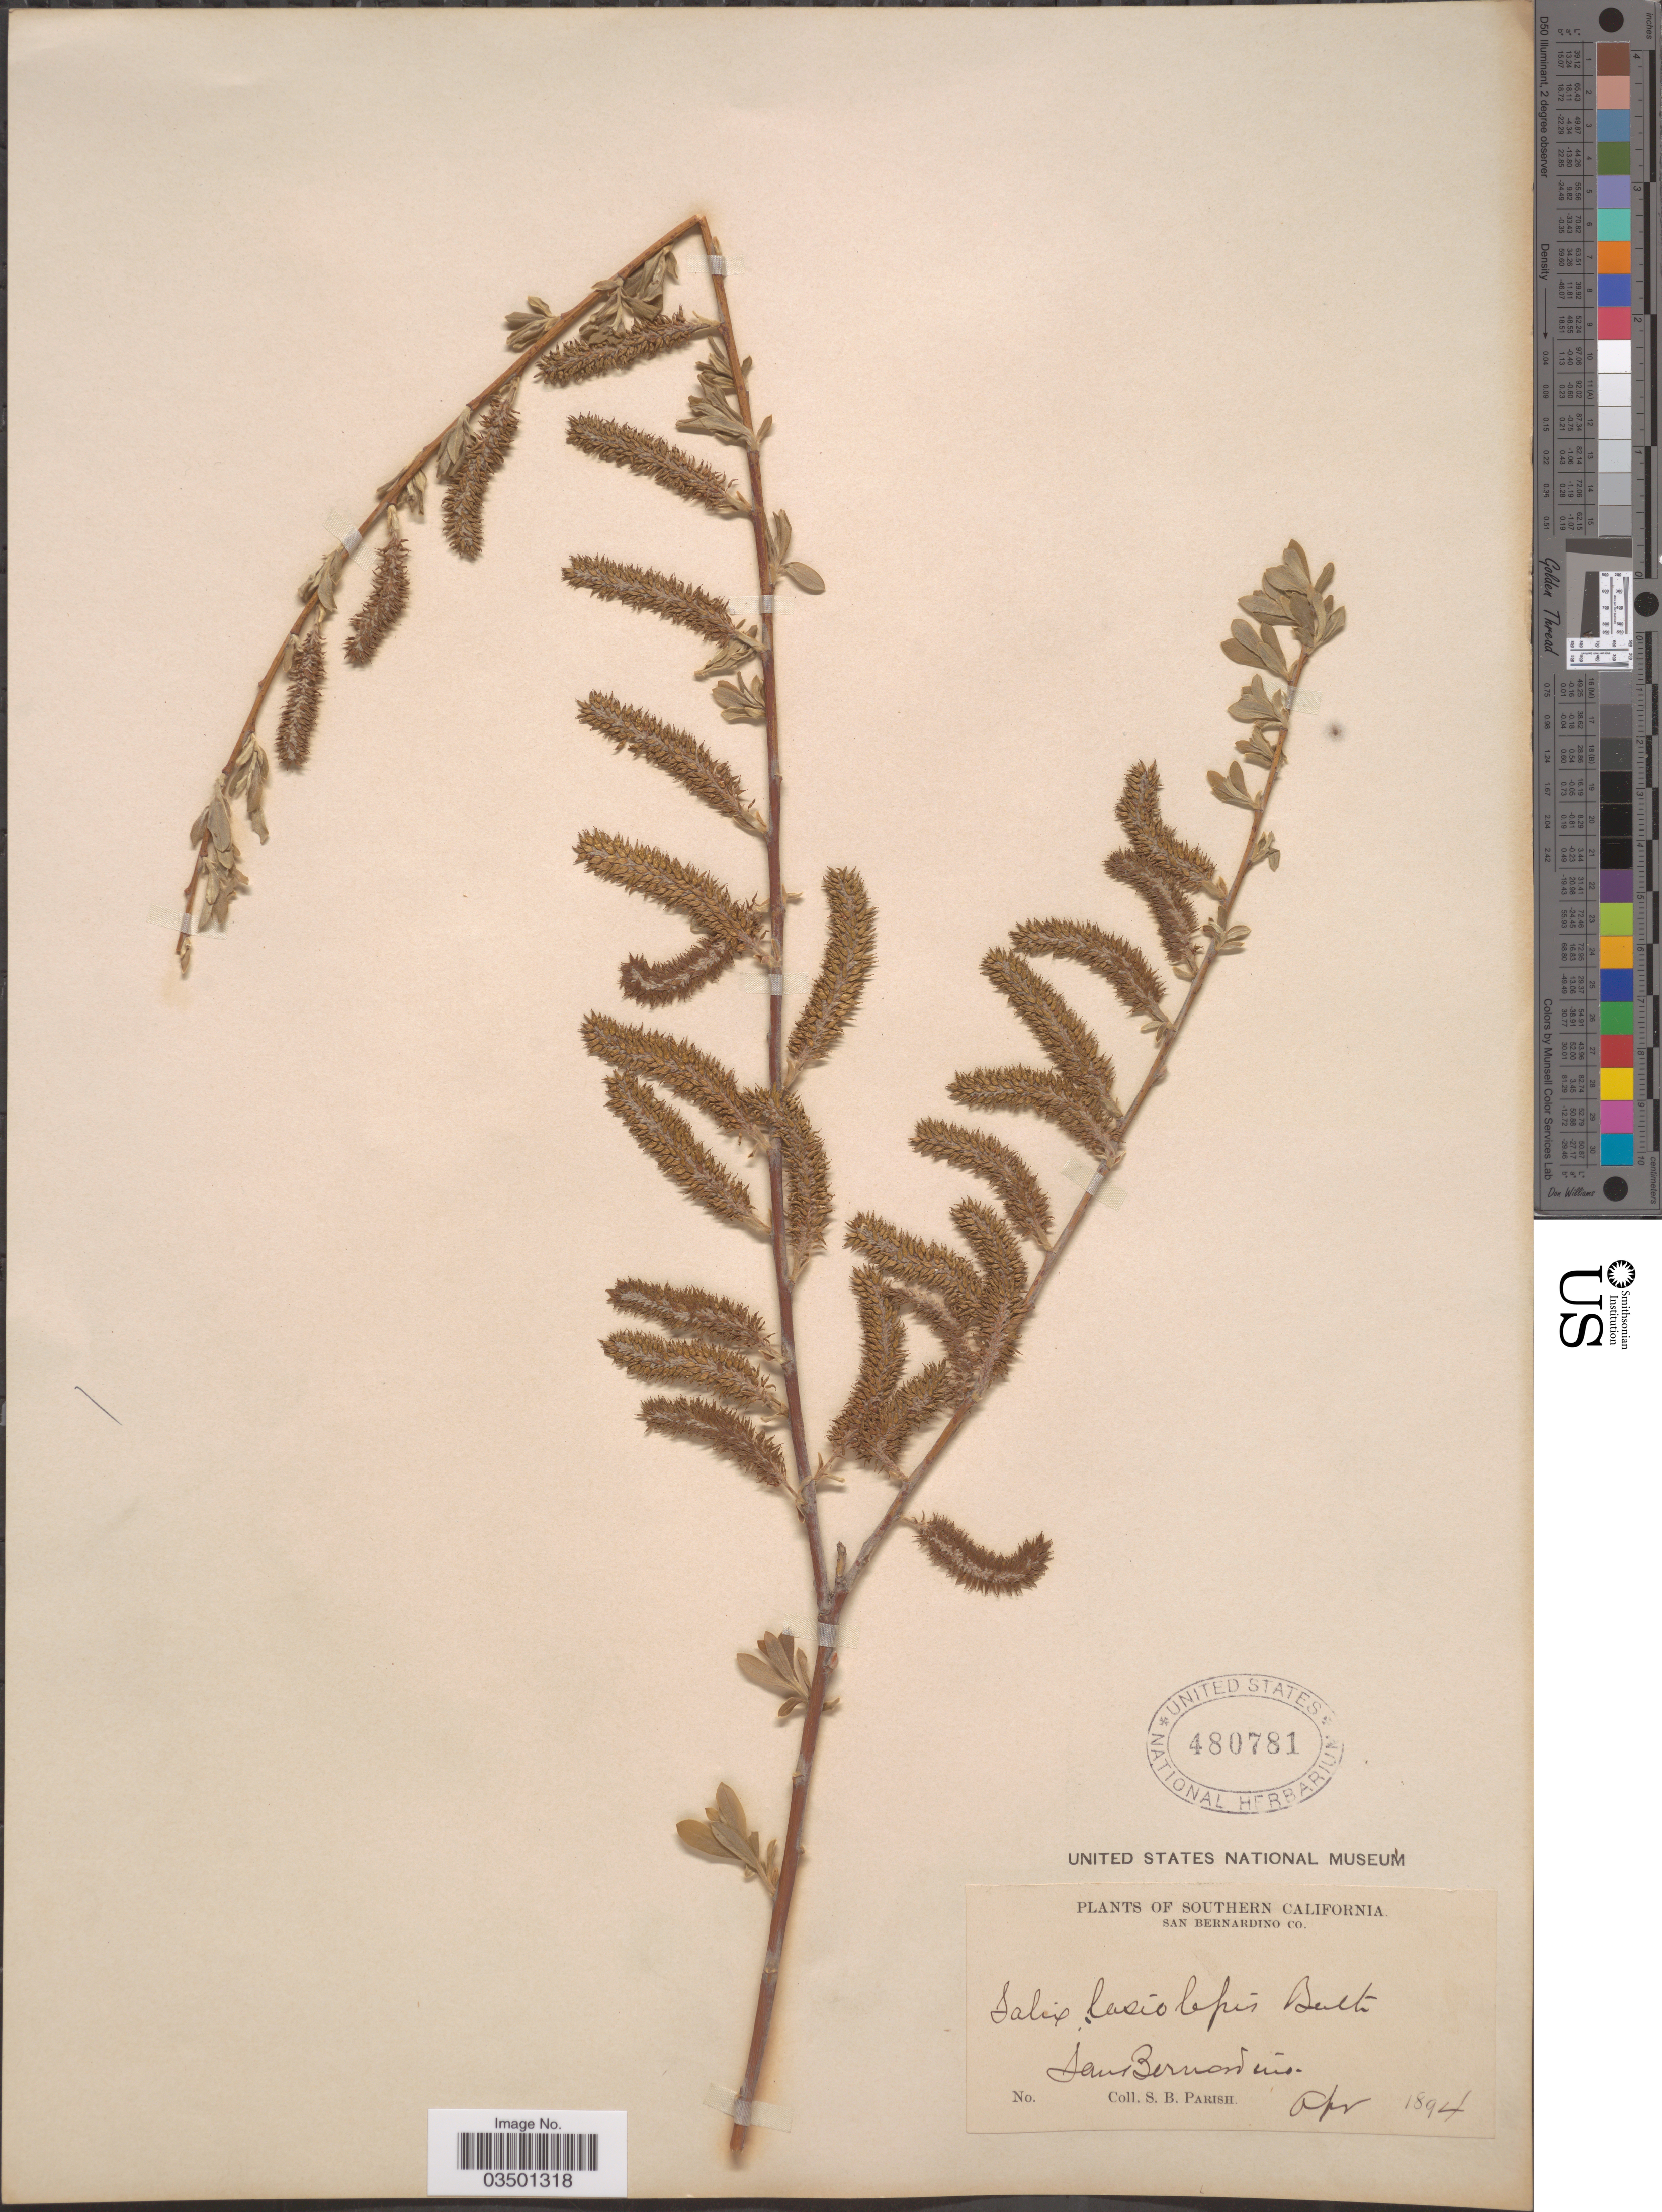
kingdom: Plantae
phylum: Tracheophyta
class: Magnoliopsida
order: Malpighiales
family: Salicaceae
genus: Salix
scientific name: Salix lasiolepis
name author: Benth.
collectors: S. B. Parish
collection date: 1894-04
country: United States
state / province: California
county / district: San Bernardino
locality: Southern California. San Bernardino Co. San Bernardino.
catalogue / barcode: US 480781